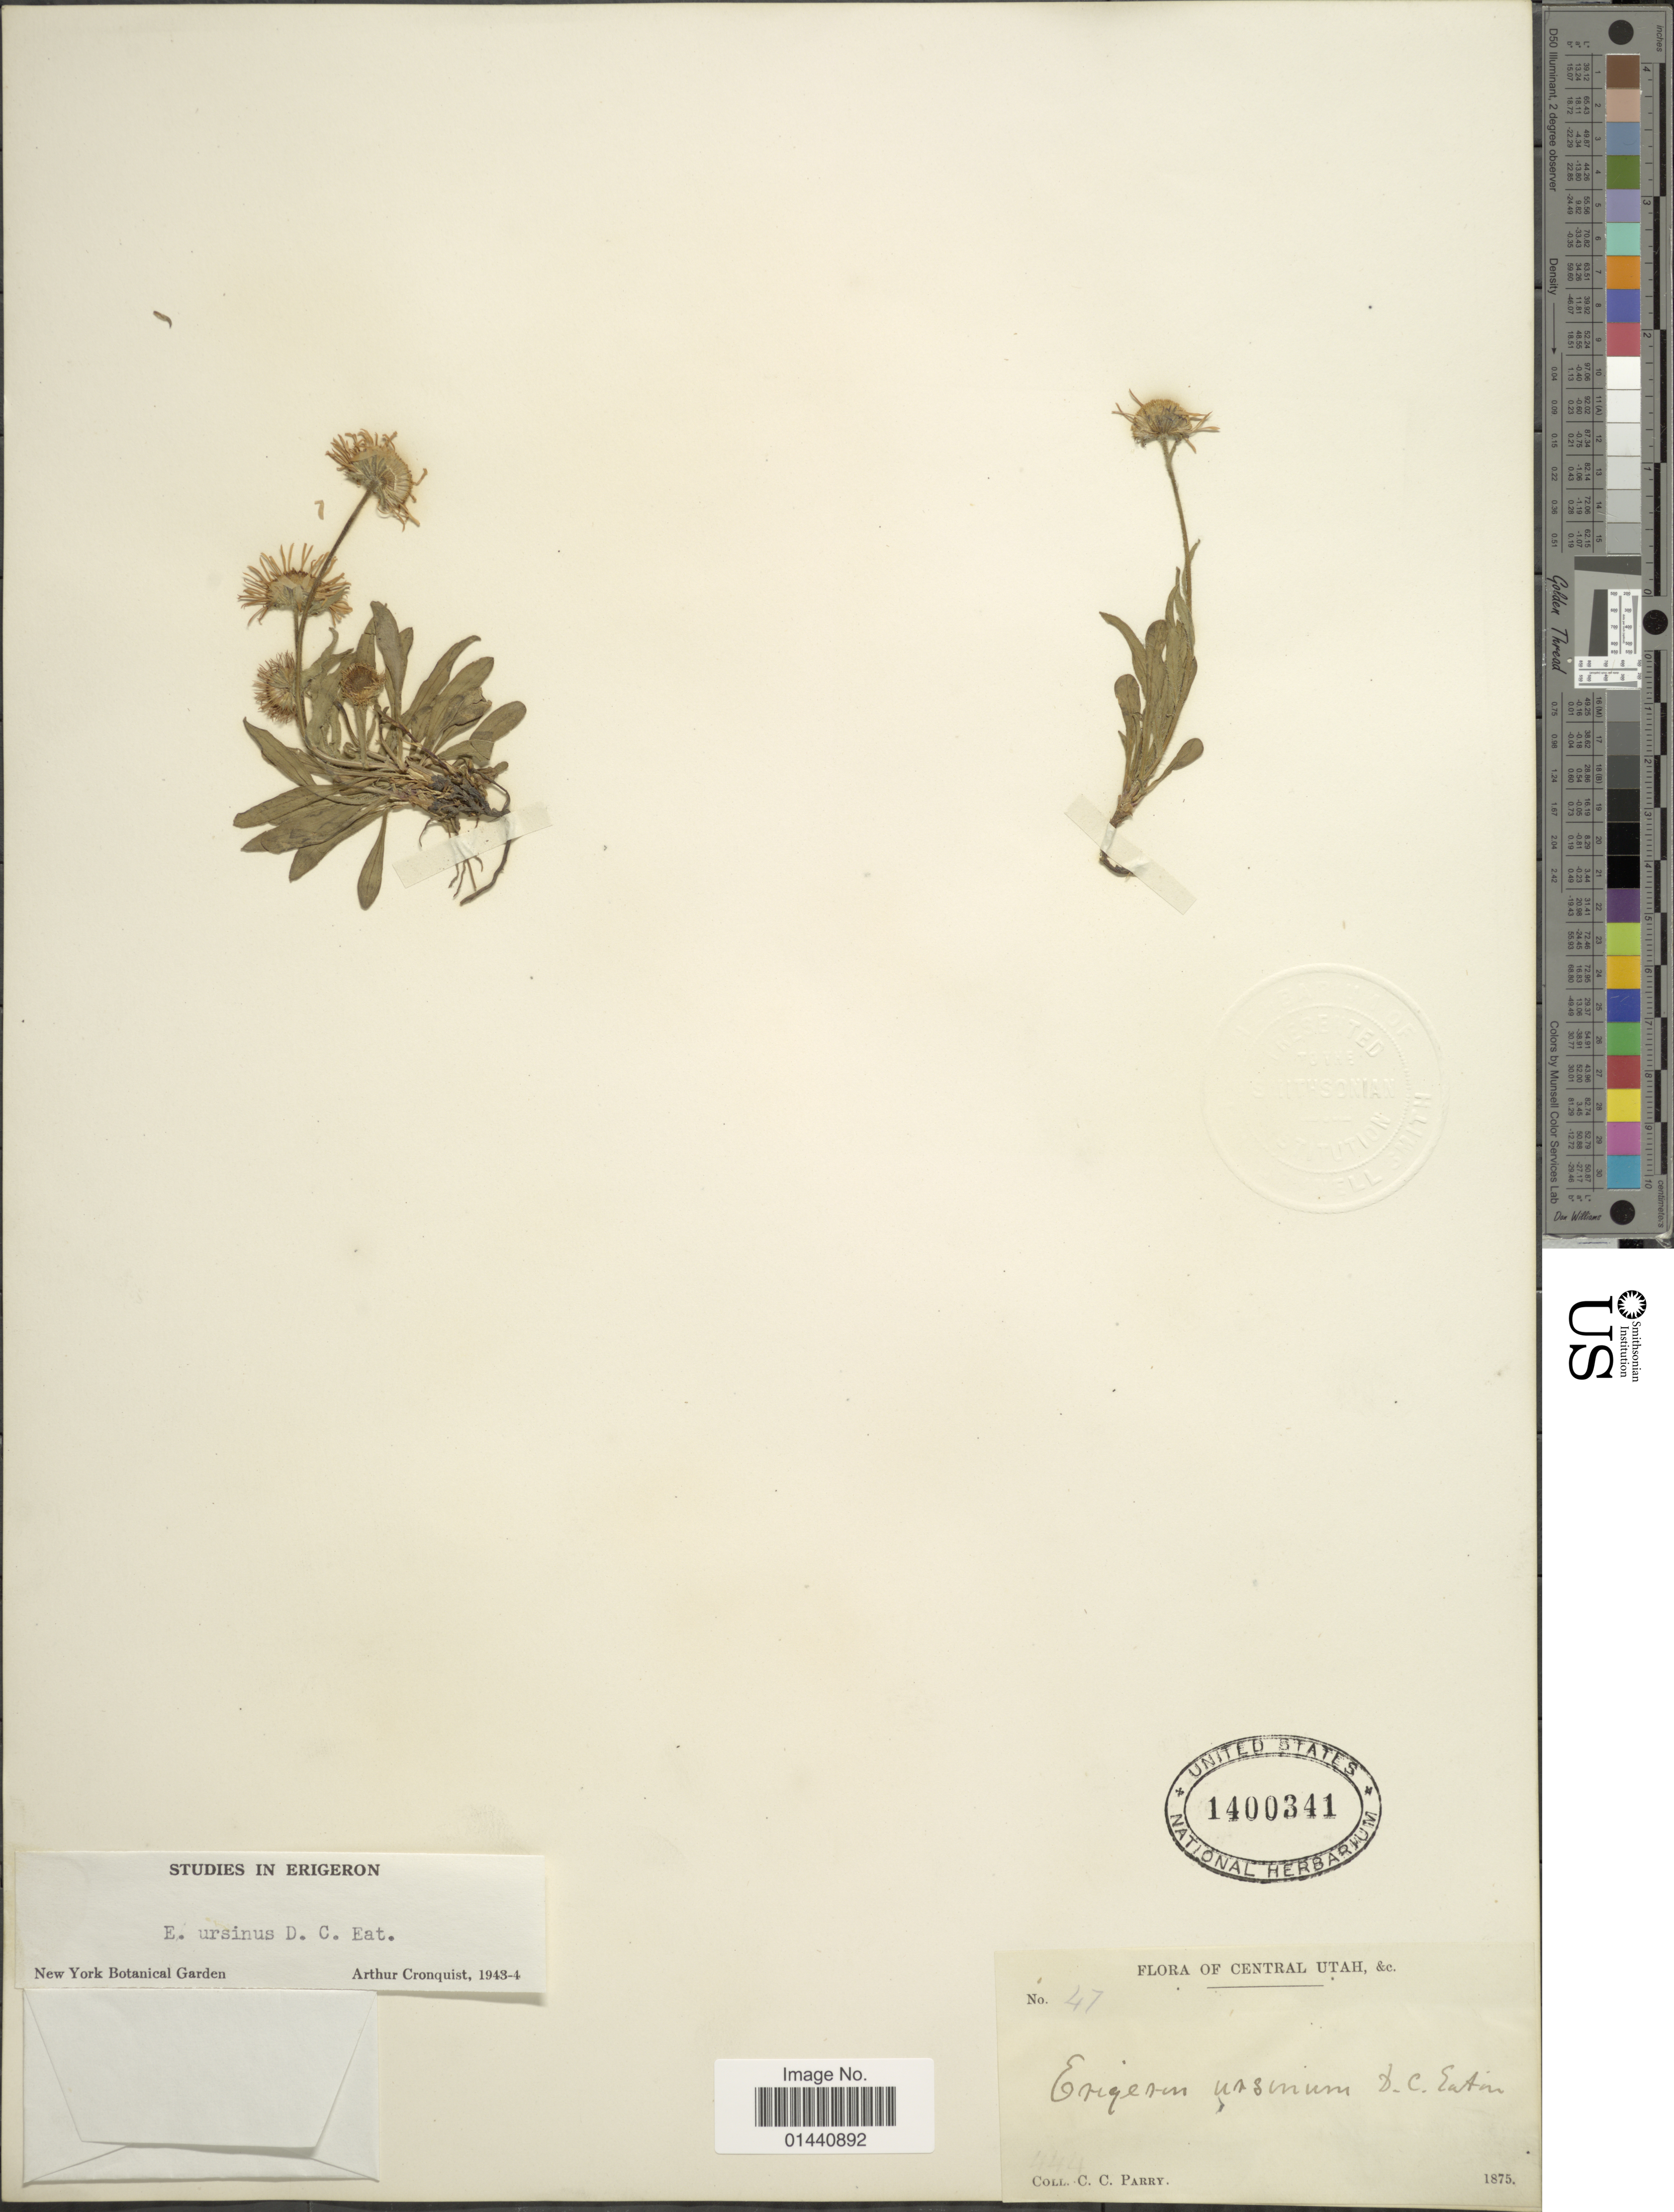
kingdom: Plantae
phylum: Tracheophyta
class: Magnoliopsida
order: Asterales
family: Asteraceae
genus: Erigeron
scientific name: Erigeron ursinus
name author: D.C. Eaton in C. King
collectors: C. C. Parry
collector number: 47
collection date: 1875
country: United States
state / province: Utah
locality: Central Utah.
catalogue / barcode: US 1400341